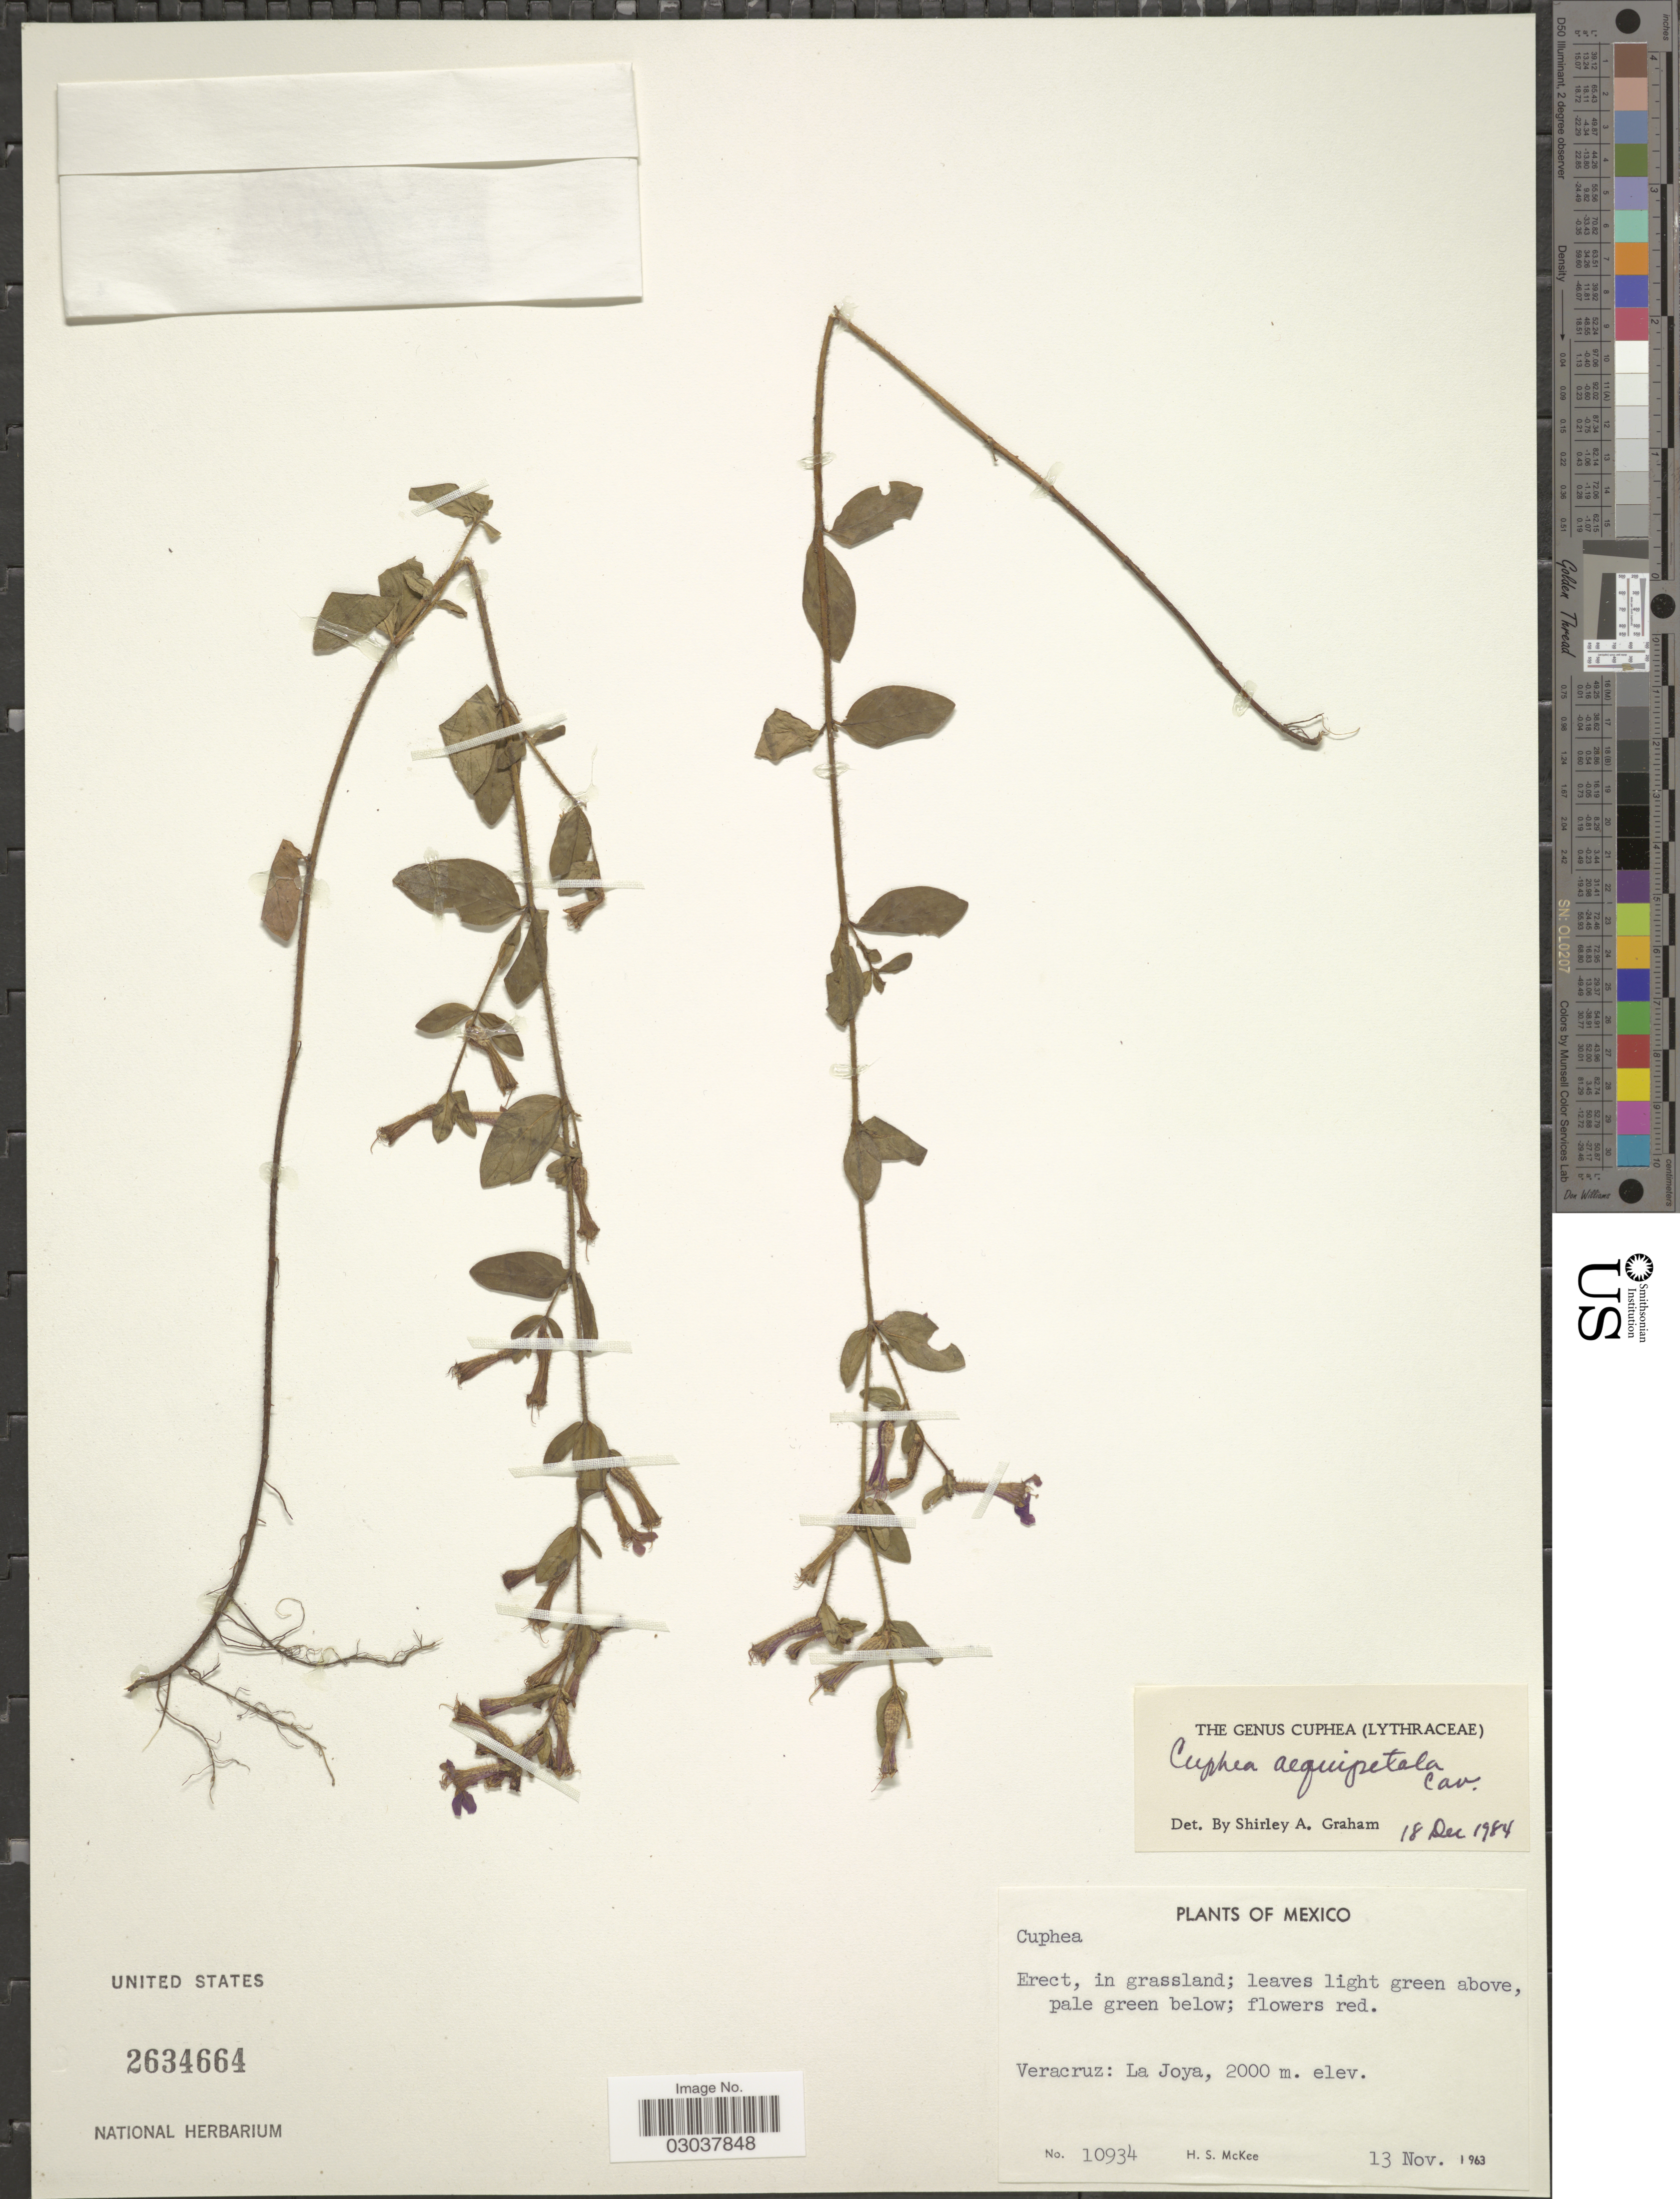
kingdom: Plantae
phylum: Tracheophyta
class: Magnoliopsida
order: Myrtales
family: Lythraceae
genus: Cuphea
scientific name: Cuphea aequipetala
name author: Cav.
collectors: H. S. McKee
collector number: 10934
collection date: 1963-11-13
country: Mexico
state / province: Veracruz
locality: Veracruz: La Joya.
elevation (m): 2000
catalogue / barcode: US 2634664